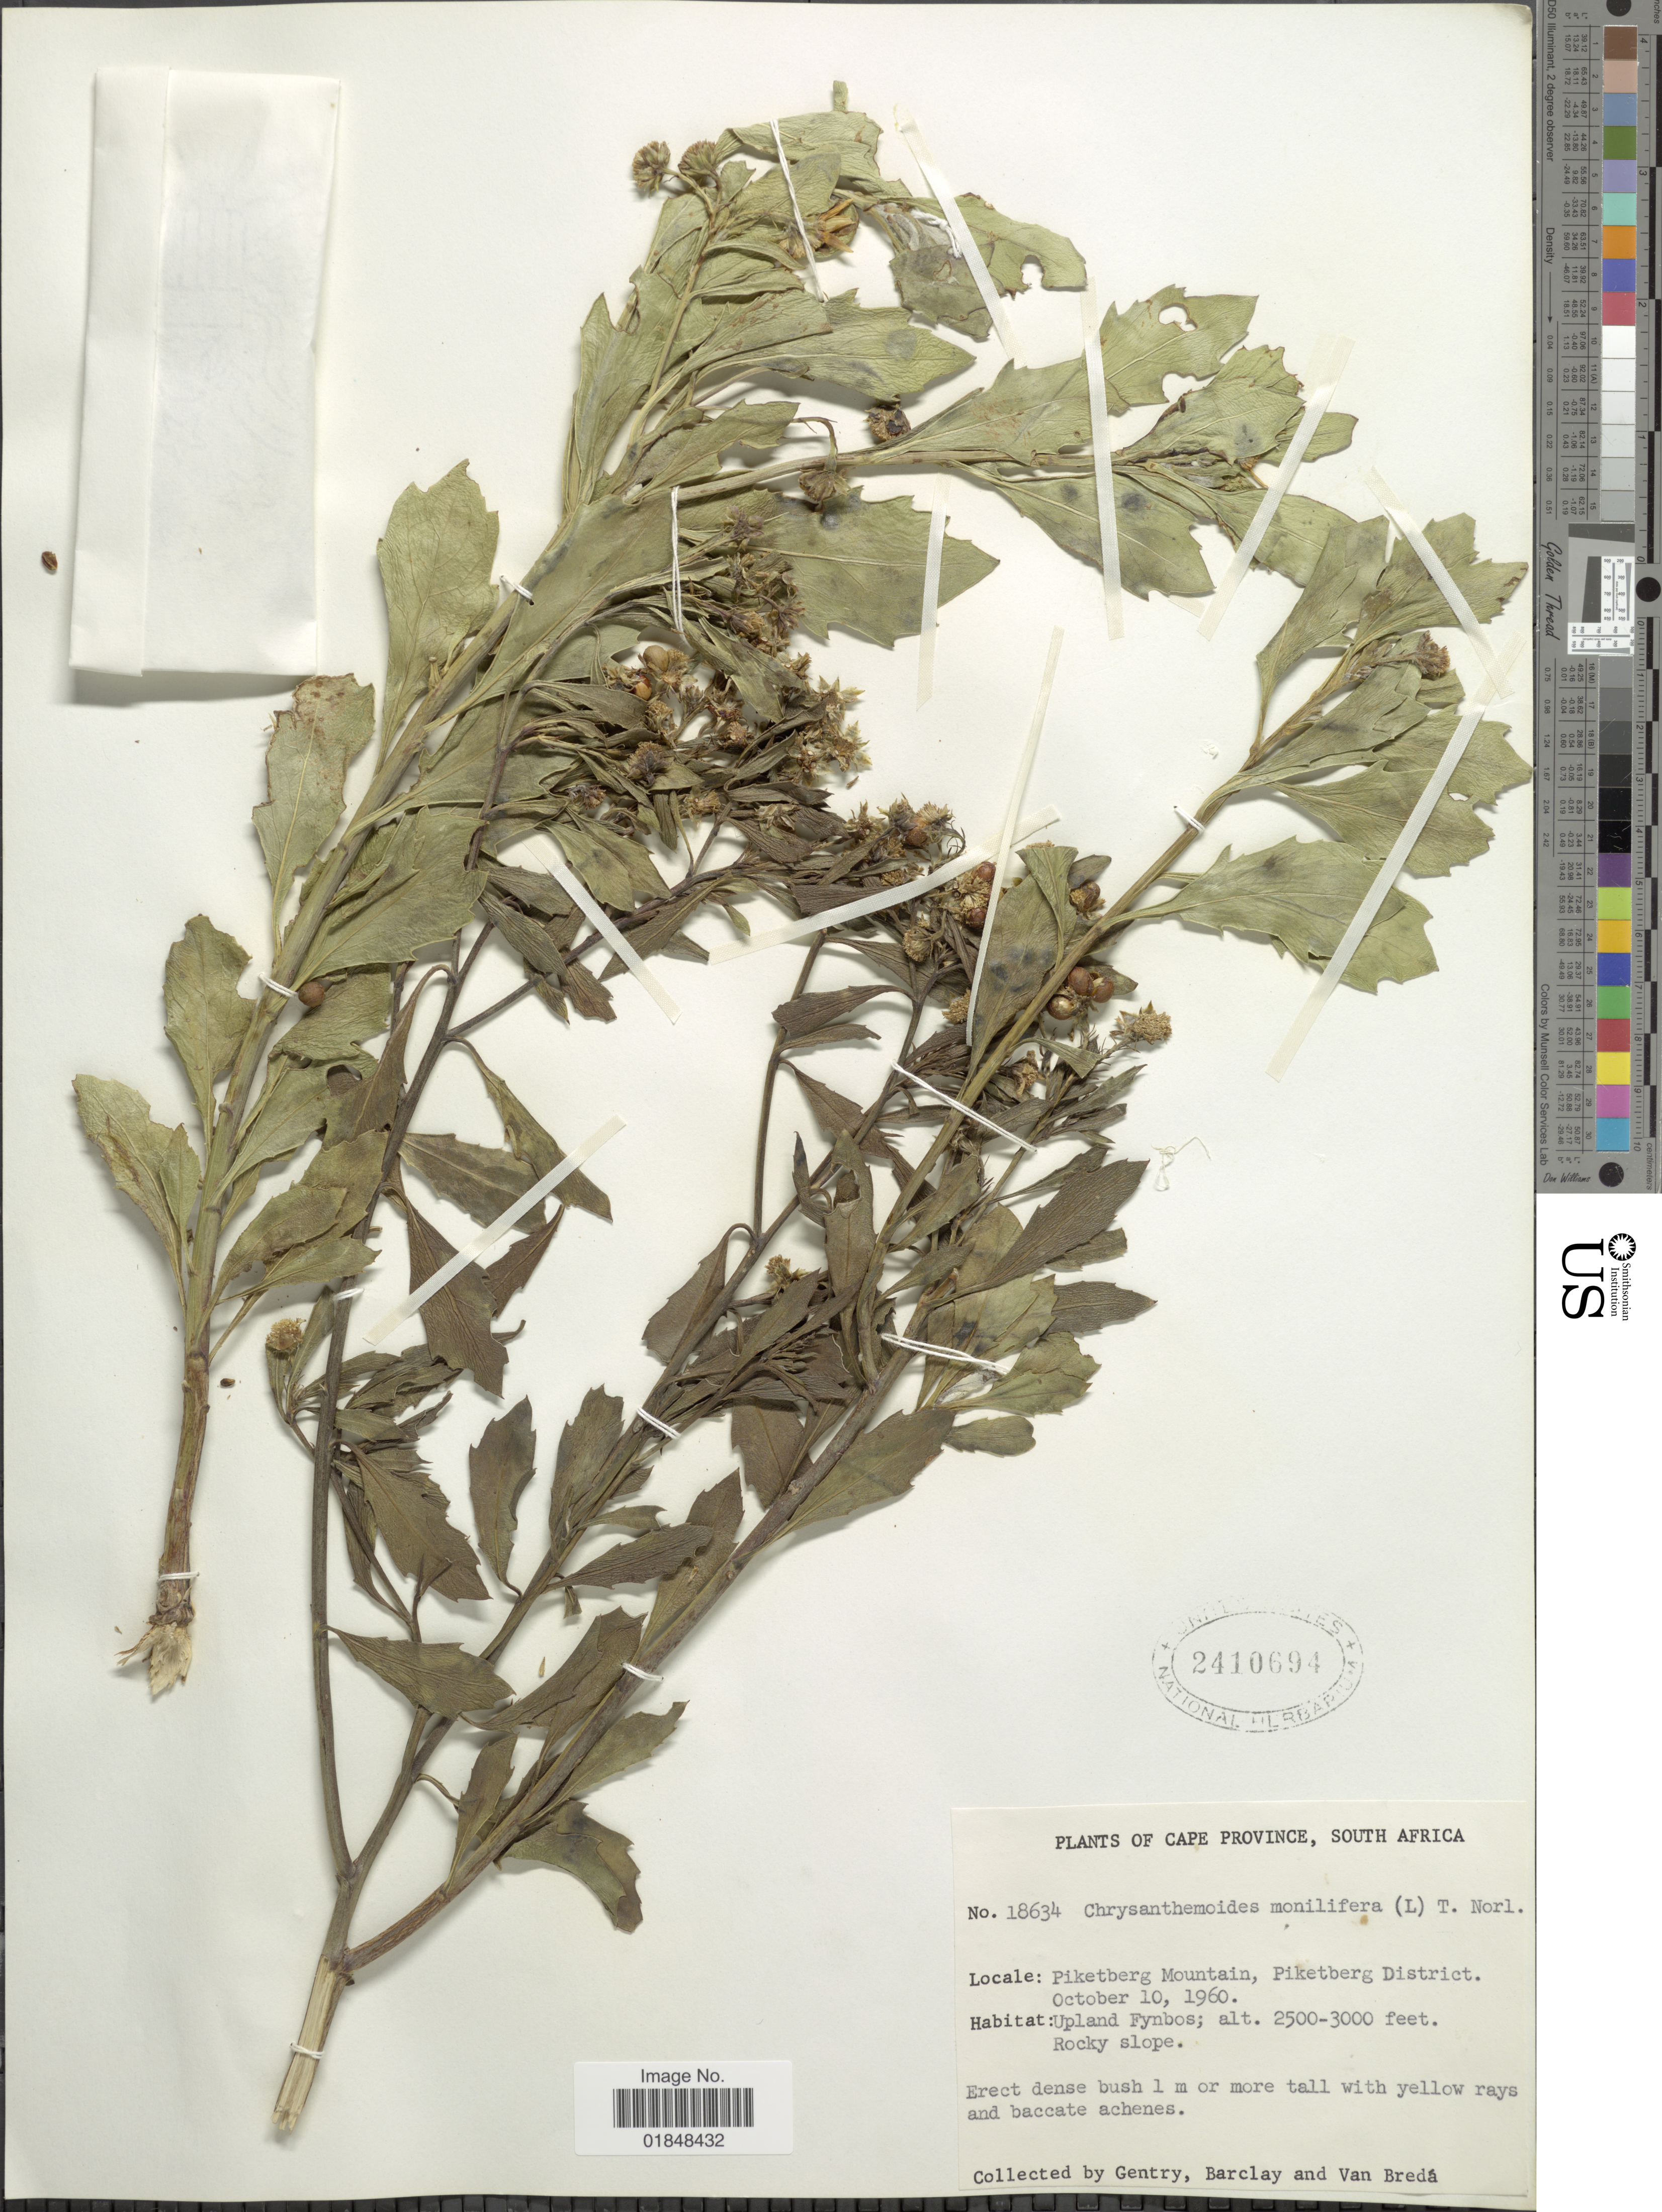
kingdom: Plantae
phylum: Tracheophyta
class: Magnoliopsida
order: Asterales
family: Asteraceae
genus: Chrysanthemoides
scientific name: Chrysanthemoides monilifera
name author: (L.) Norl.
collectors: Gentry, --, -- Barclay & P. Van Breda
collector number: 18634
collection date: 1960-10-10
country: South Africa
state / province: Western Cape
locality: Piketberg Mountain, Piketberg District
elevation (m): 762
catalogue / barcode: US 2410694